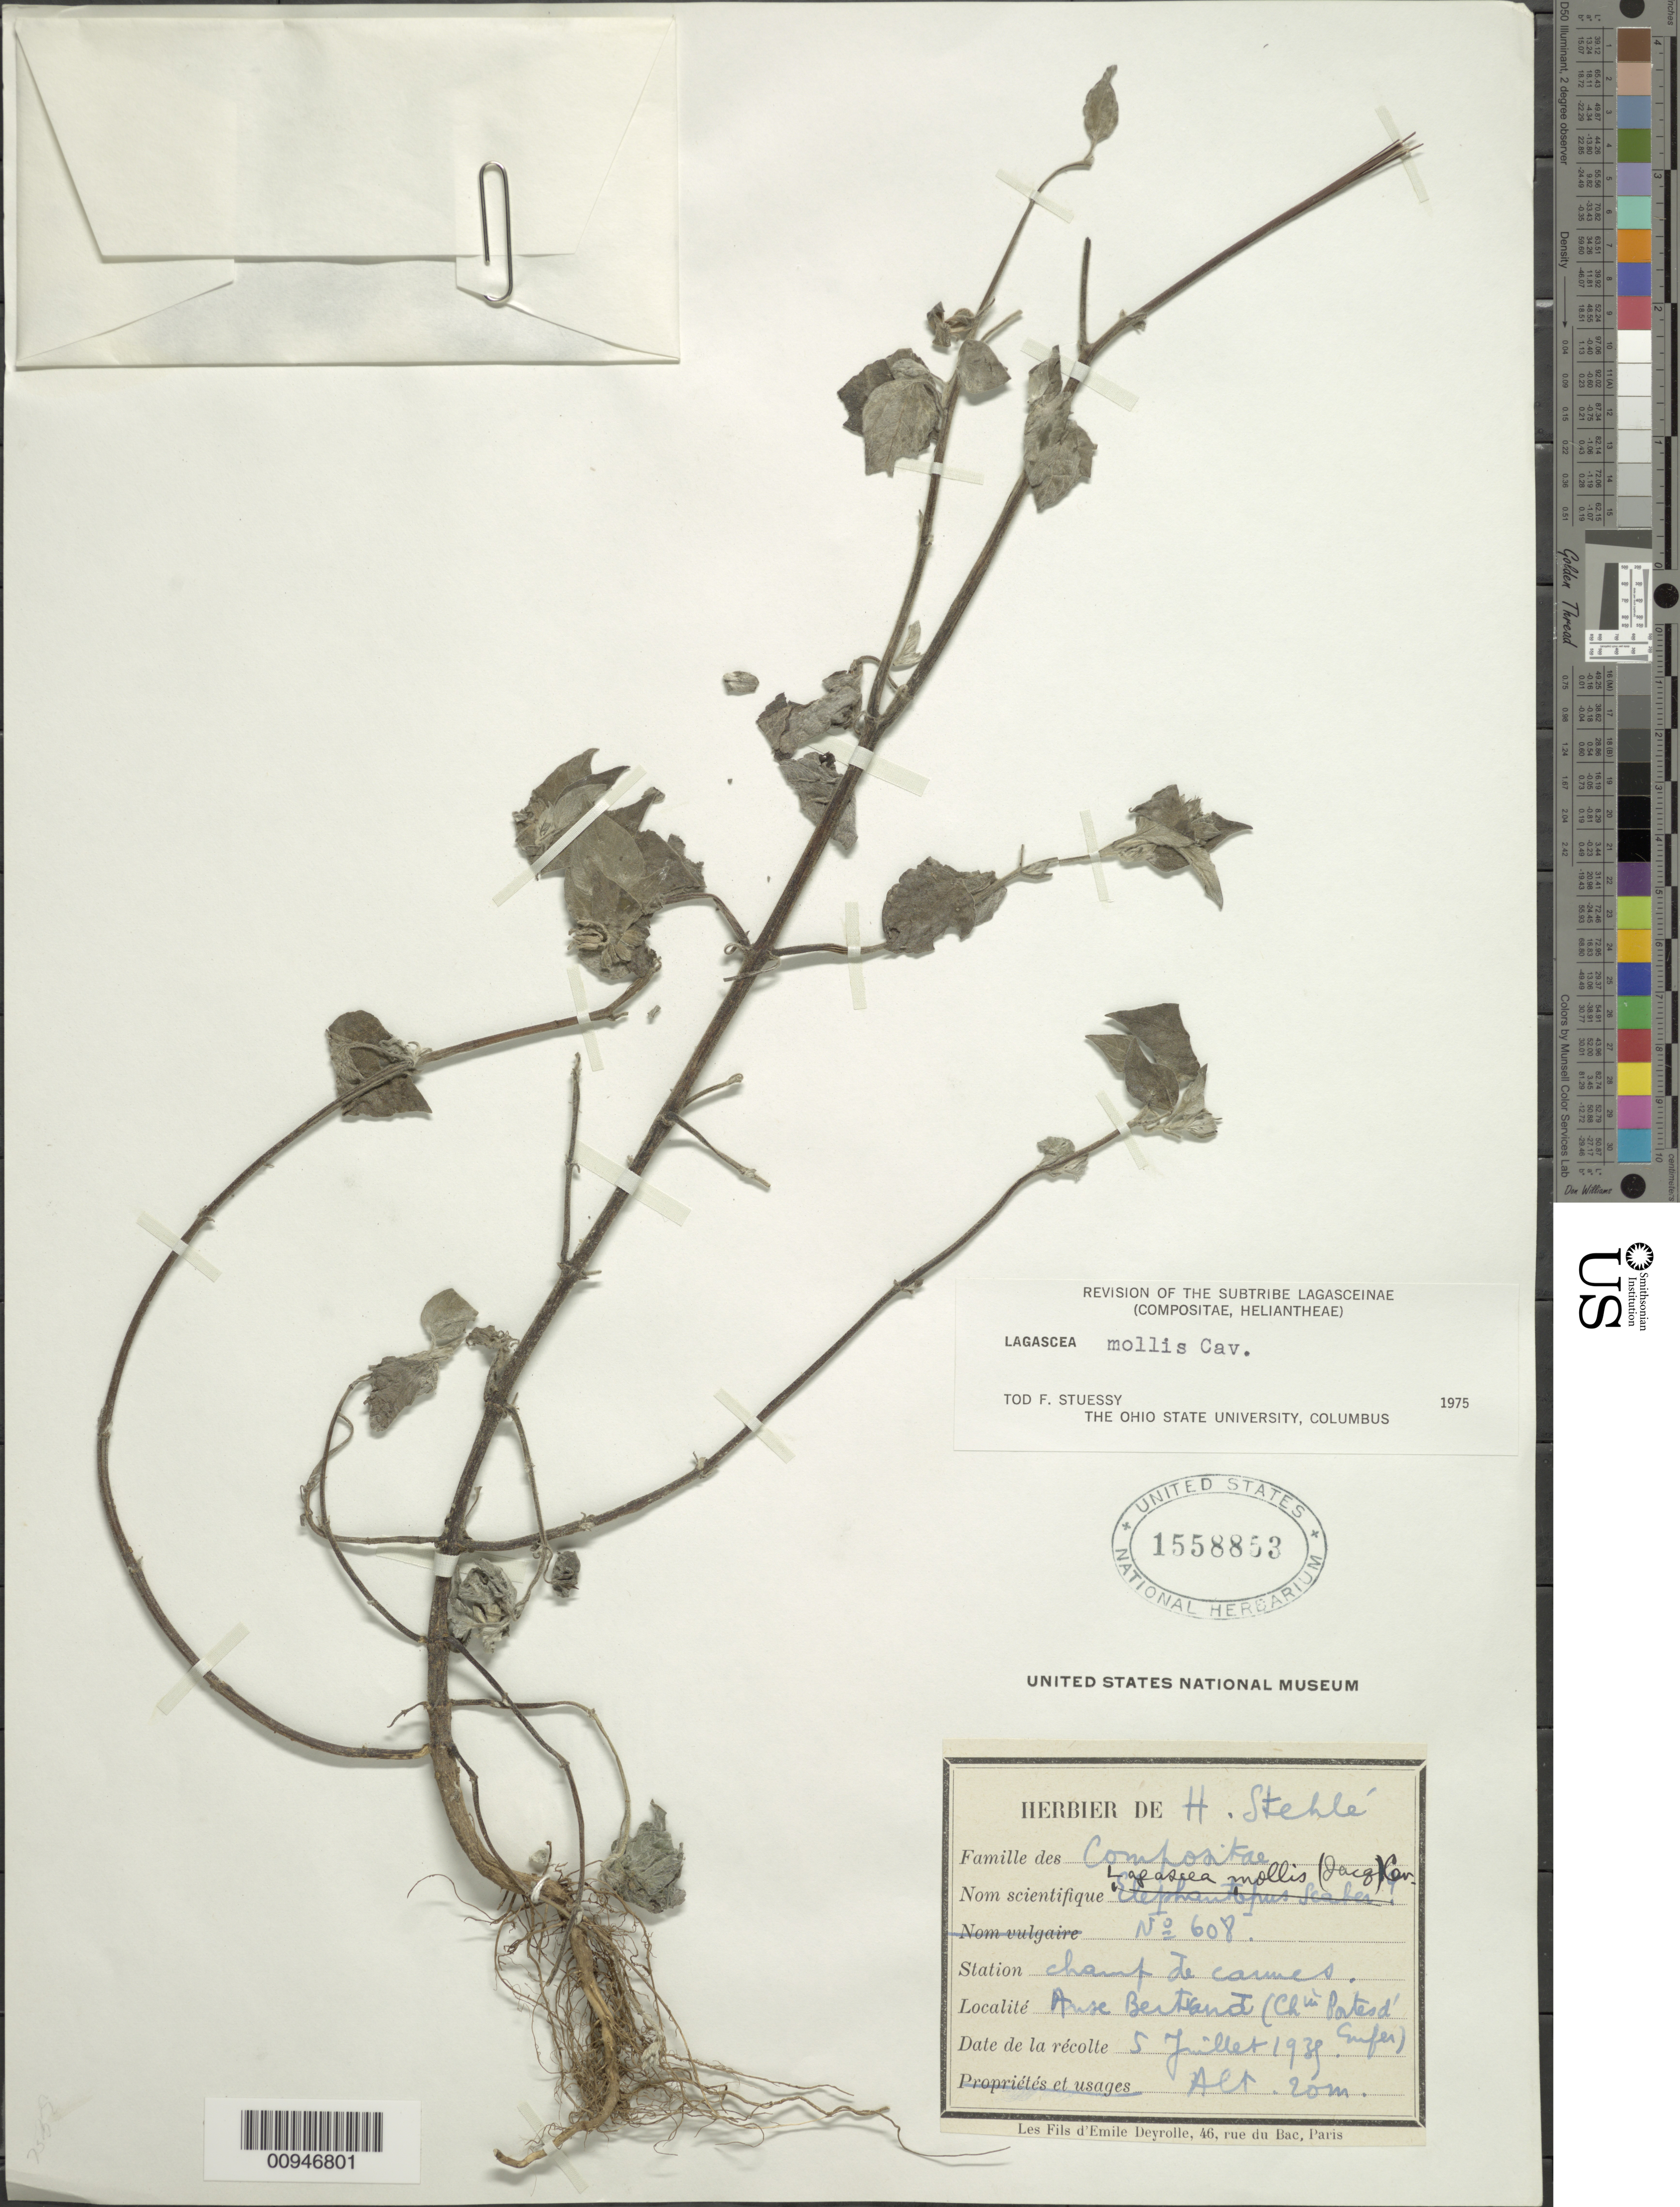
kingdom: Plantae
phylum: Tracheophyta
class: Magnoliopsida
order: Asterales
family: Asteraceae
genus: Lagascea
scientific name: Lagascea mollis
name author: Cav.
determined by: Stuessy, T. F.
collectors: H. Stehlé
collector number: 608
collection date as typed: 05 Jul 1938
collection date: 1938-07-05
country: Guadeloupe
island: Grande Terre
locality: Anse Bertrand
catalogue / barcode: US 1558853